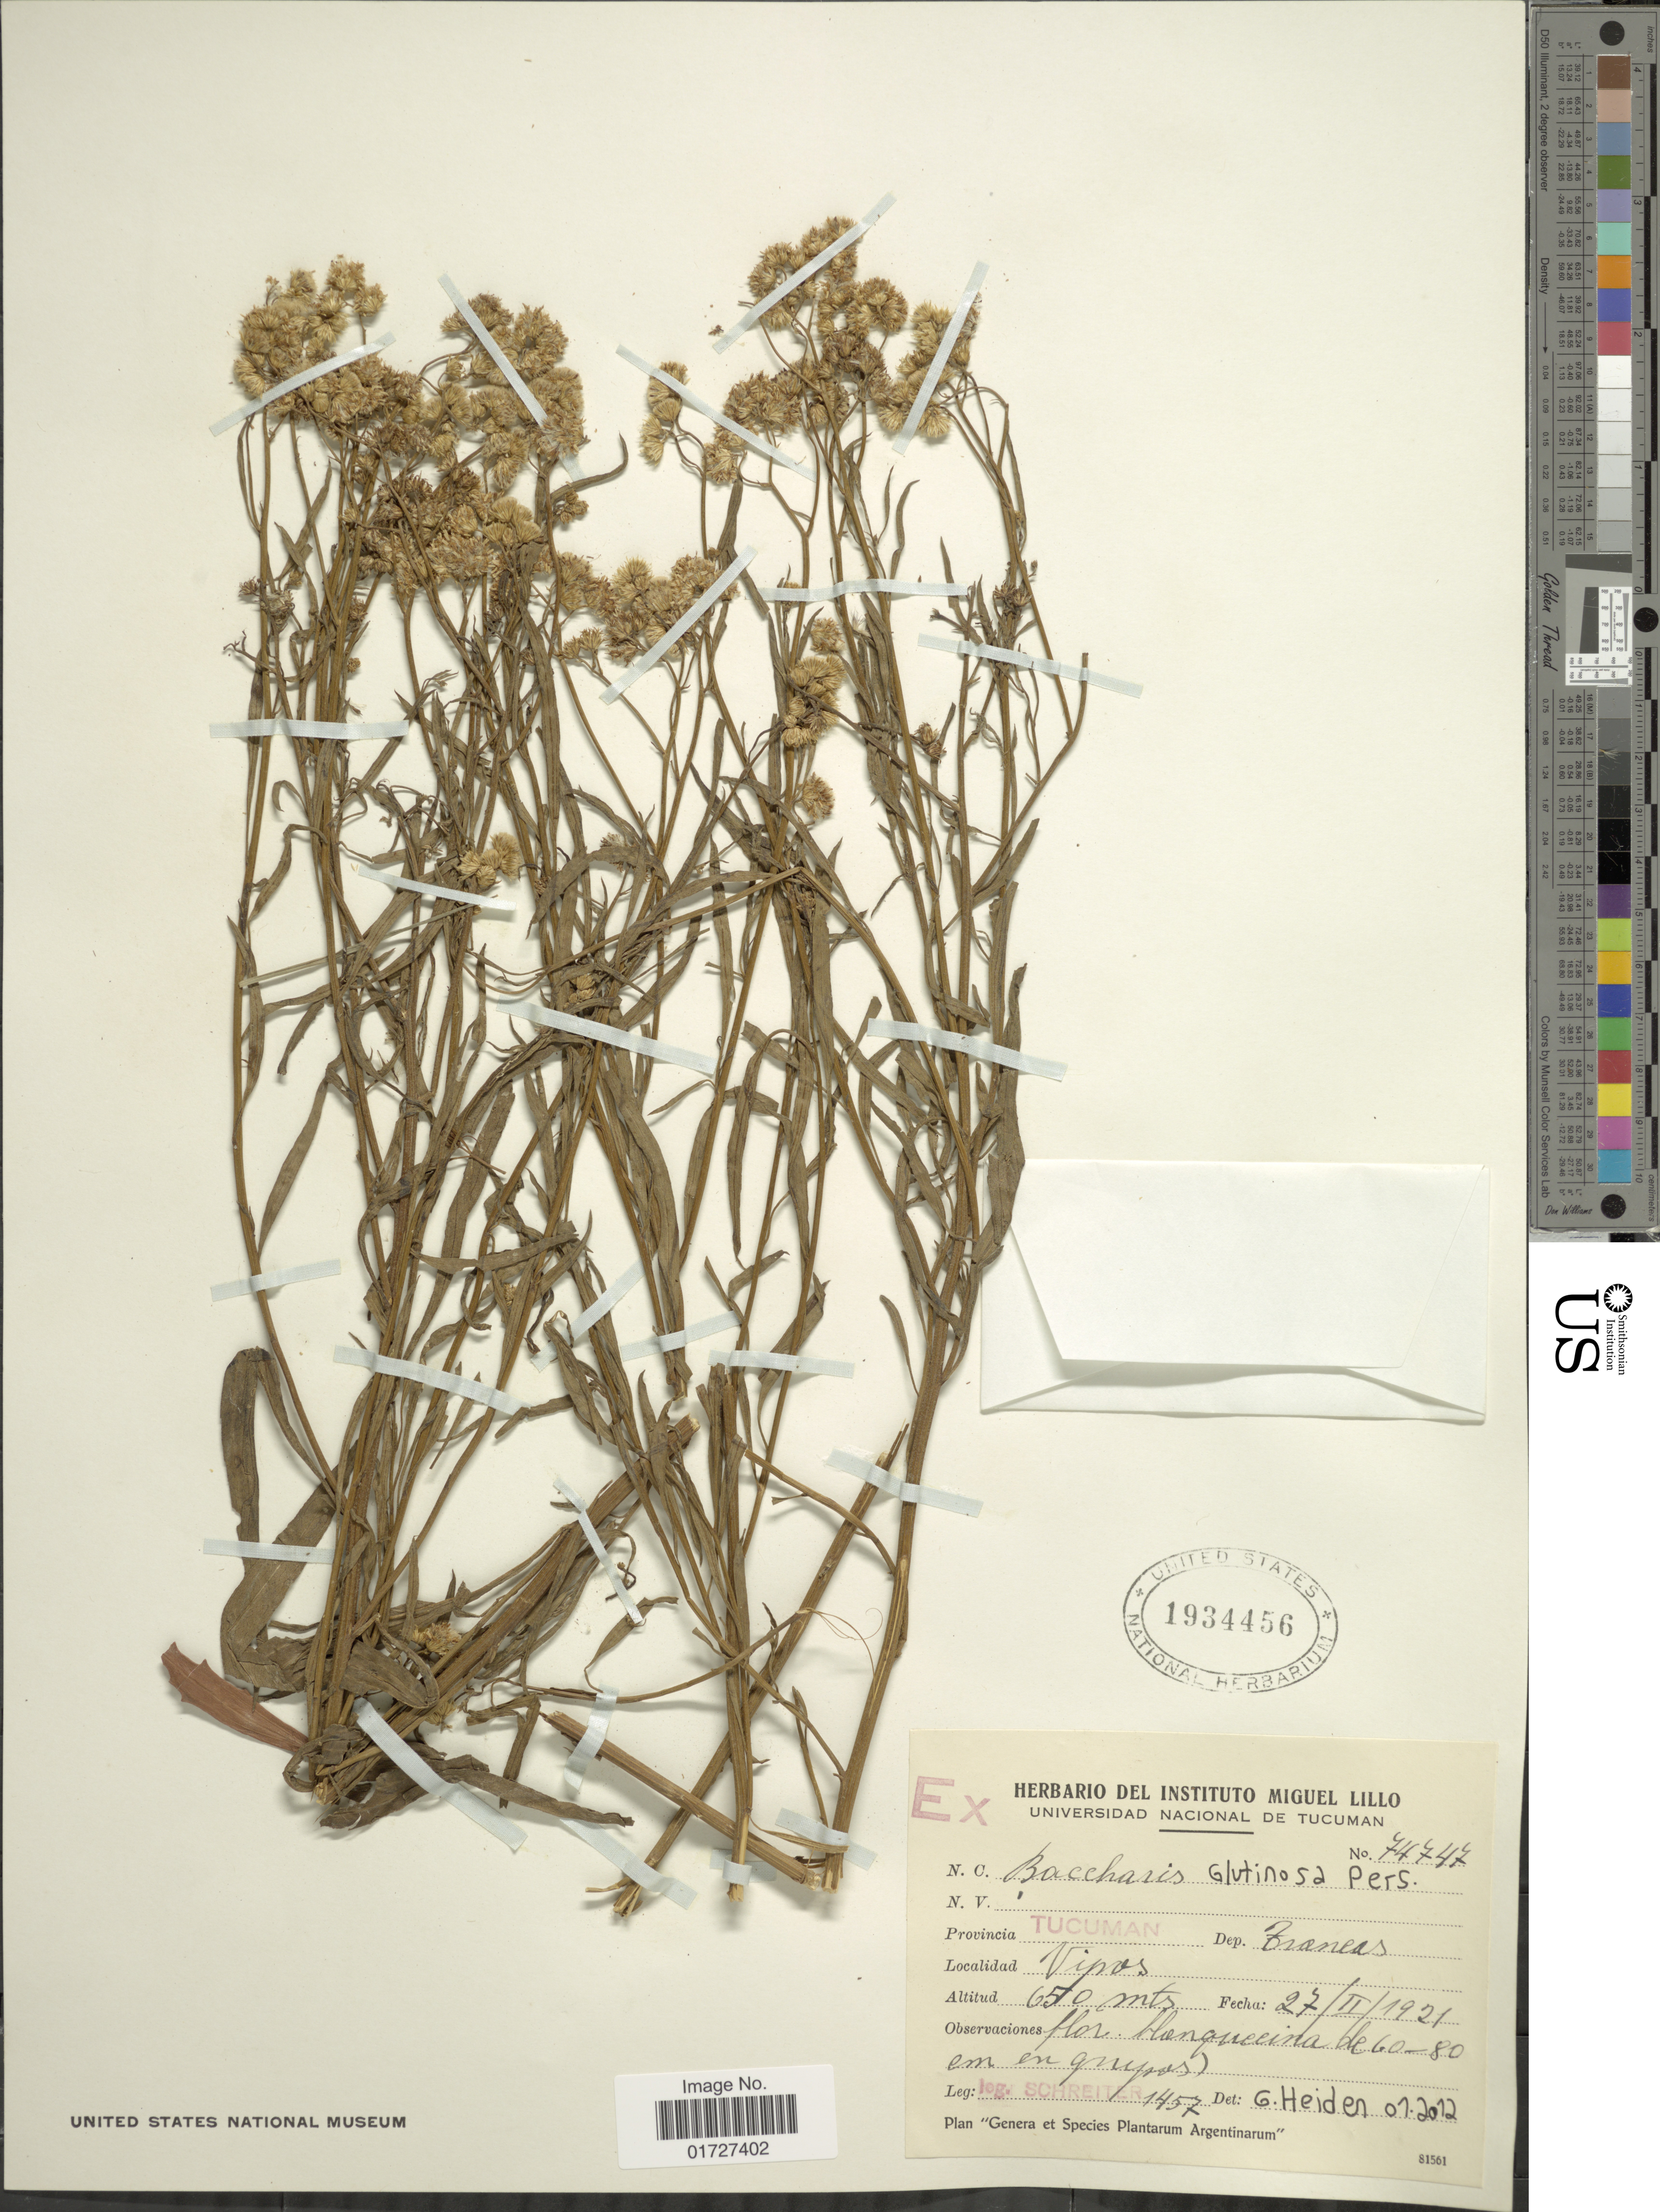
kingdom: Plantae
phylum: Tracheophyta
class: Magnoliopsida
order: Asterales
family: Asteraceae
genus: Baccharis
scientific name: Baccharis glutinosa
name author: Pers.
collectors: -. Schreiter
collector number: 1457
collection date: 1921-02-27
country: Argentina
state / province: Tucuman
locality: Dep. Zraneas, Vipos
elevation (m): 650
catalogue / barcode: US 1934456